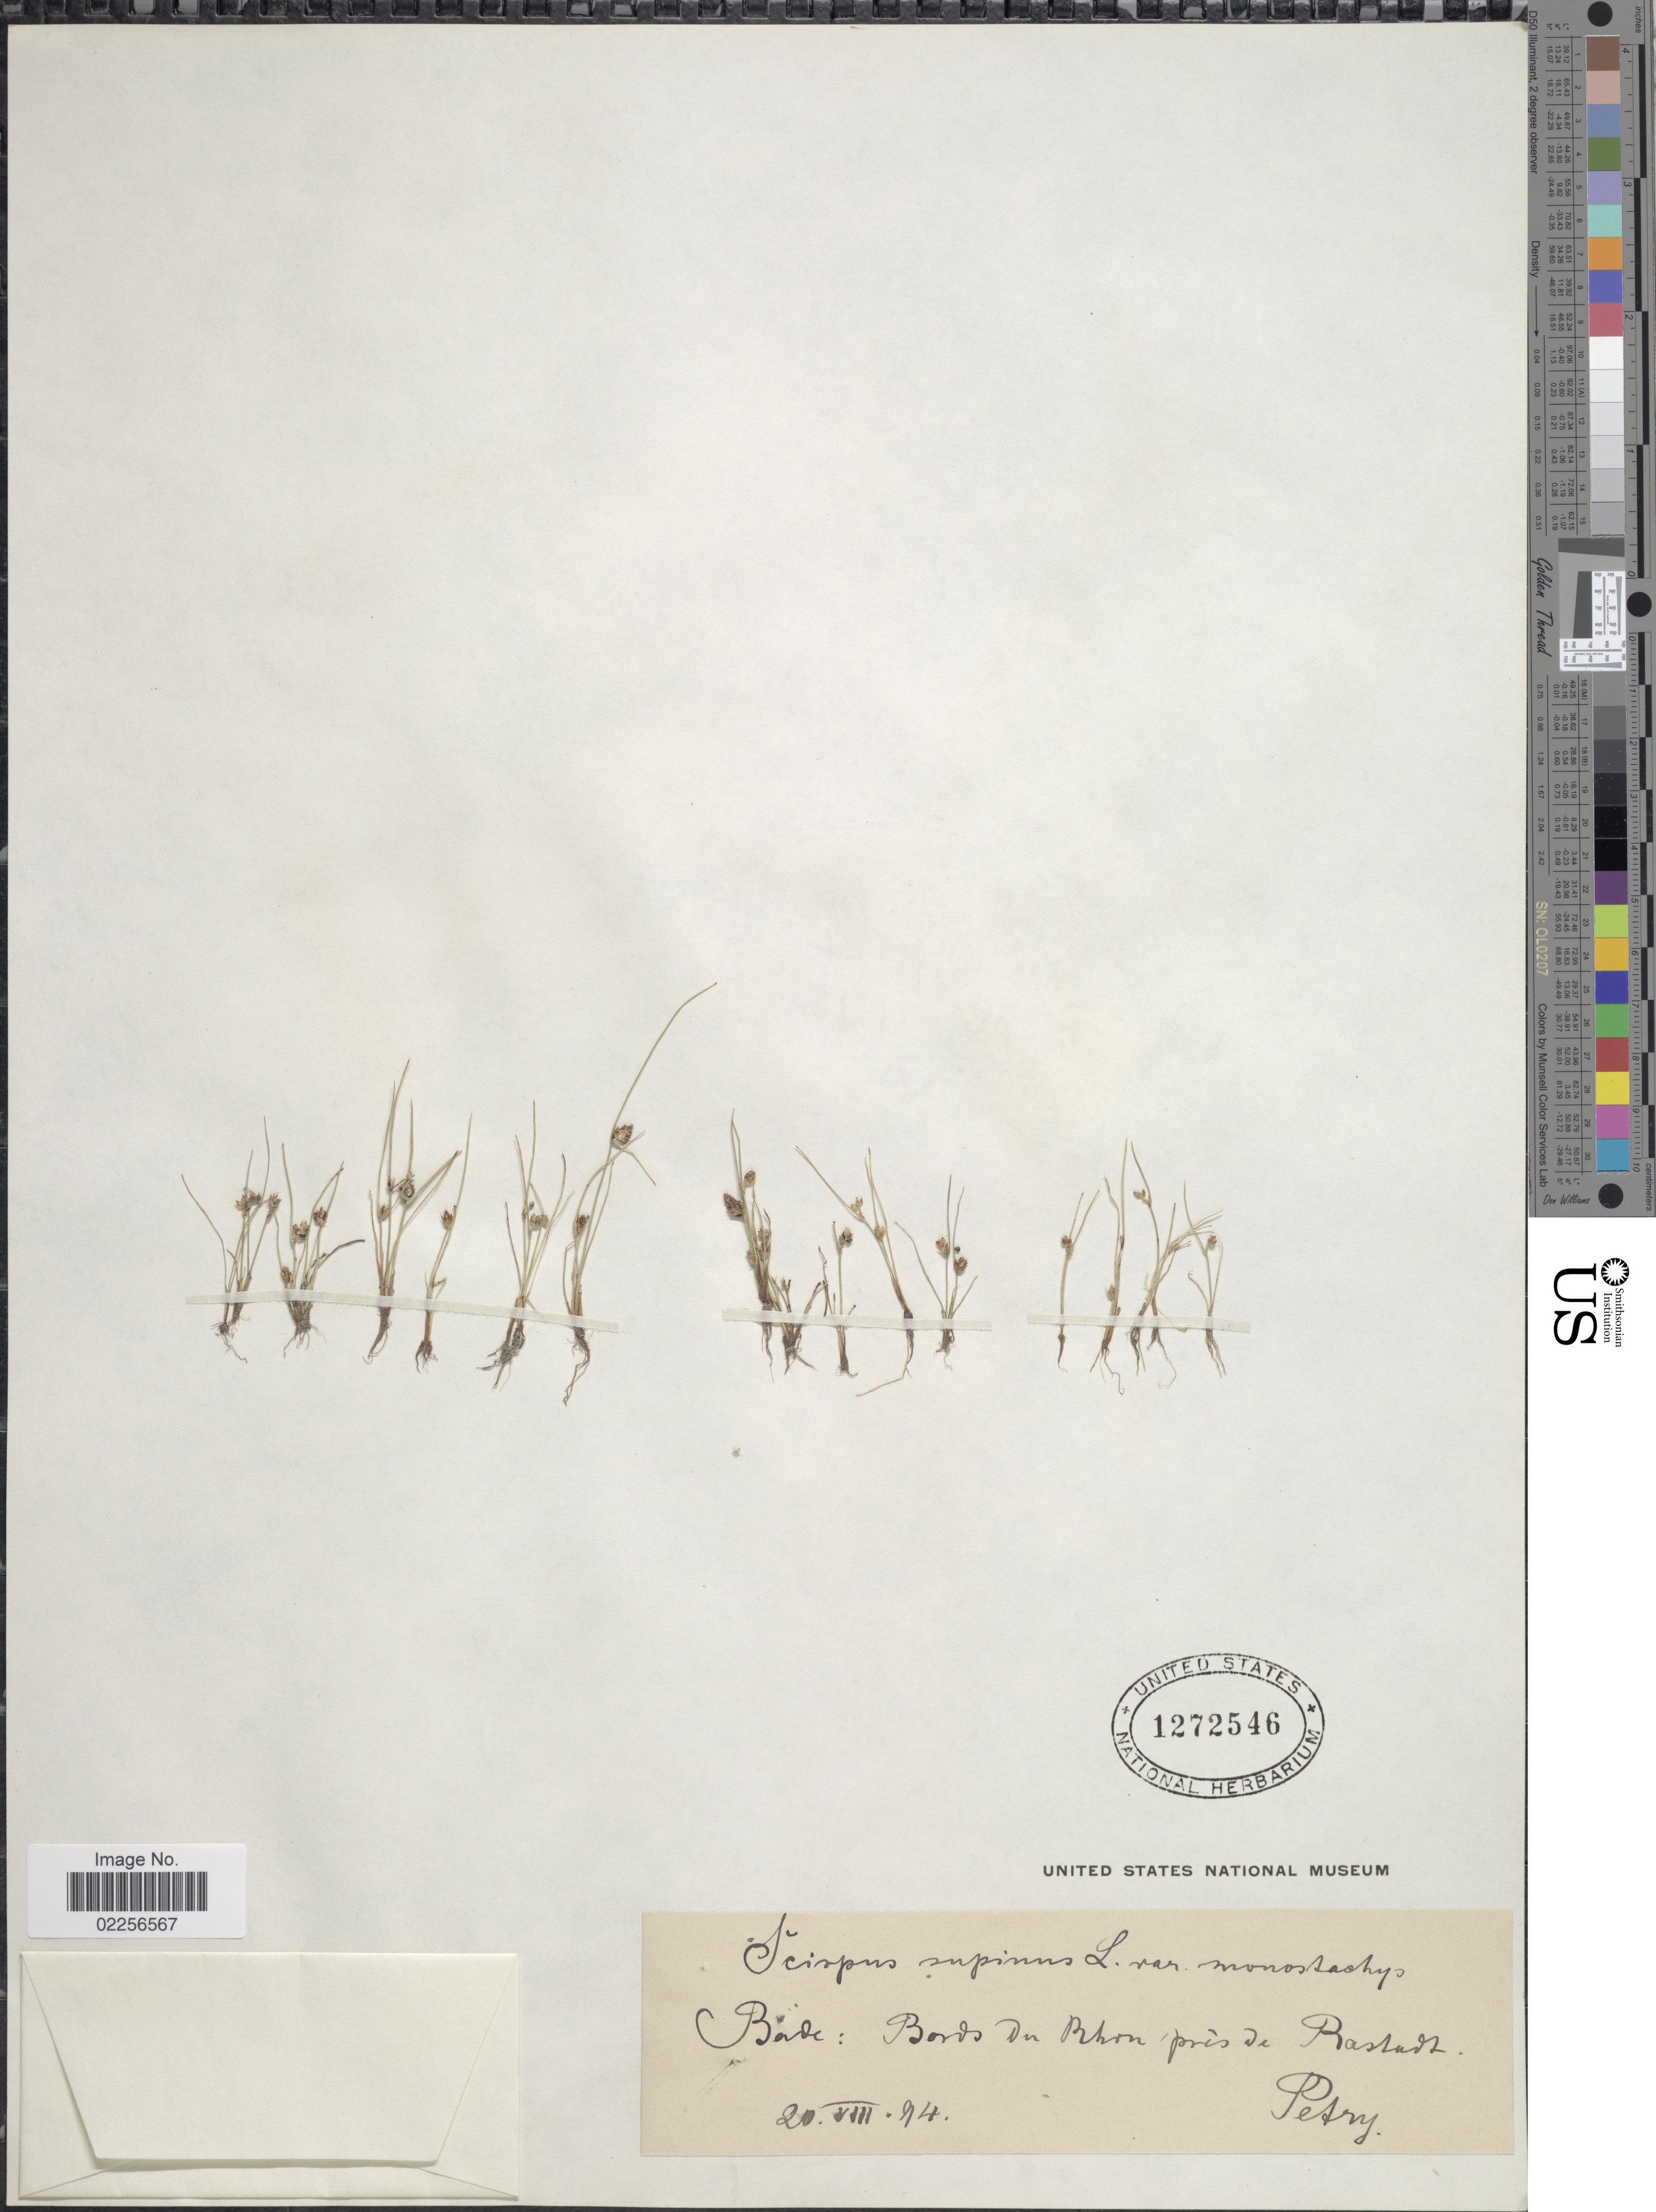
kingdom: Plantae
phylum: Tracheophyta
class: Liliopsida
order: Poales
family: Cyperaceae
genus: Schoenoplectus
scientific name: Schoenoplectus supinus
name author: (L.) Palla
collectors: -. Petry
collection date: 1894-08-20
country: Germany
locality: Bade, bords du Rhon, pres de Rastatt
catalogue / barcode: US 1272546